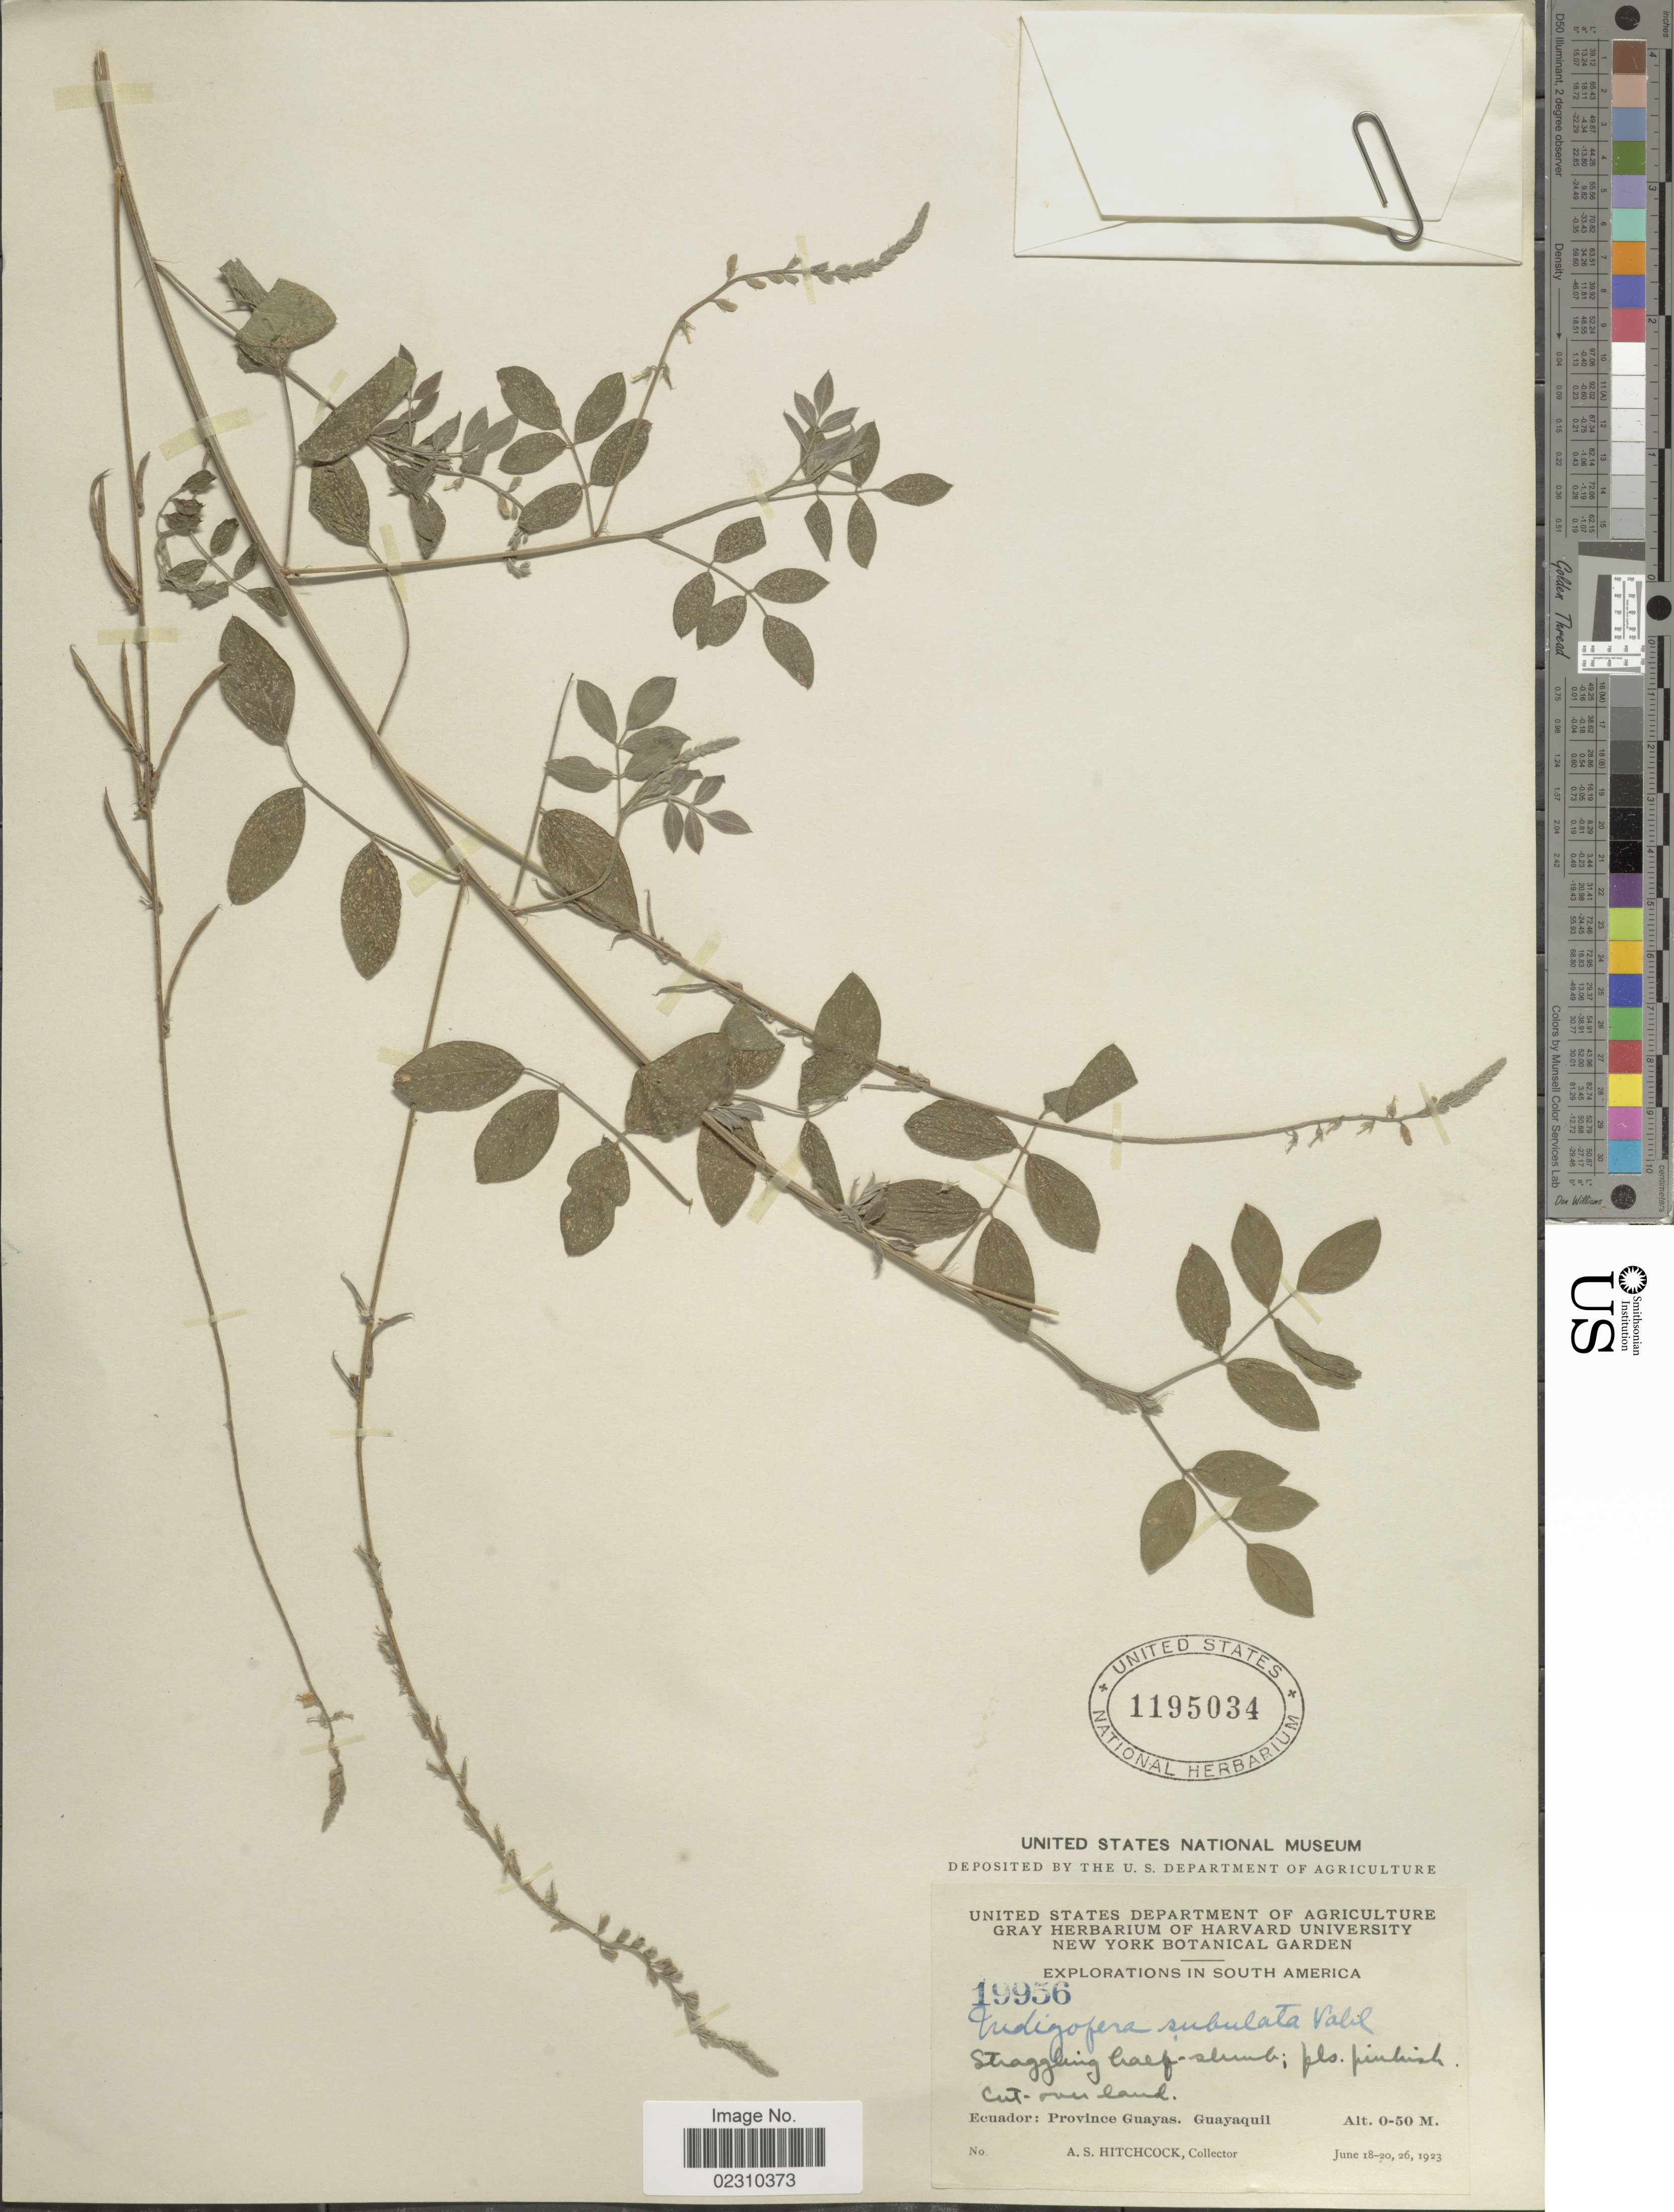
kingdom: Plantae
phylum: Tracheophyta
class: Magnoliopsida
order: Fabales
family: Fabaceae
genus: Indigofera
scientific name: Indigofera mucronata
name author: Lam.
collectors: A. S. Hitchcock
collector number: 19956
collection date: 1923-06-18/1923-06-26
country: Ecuador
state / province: Guayas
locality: Ecuador: Province Guayas, Guayaquil.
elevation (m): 0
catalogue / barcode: US 1195034